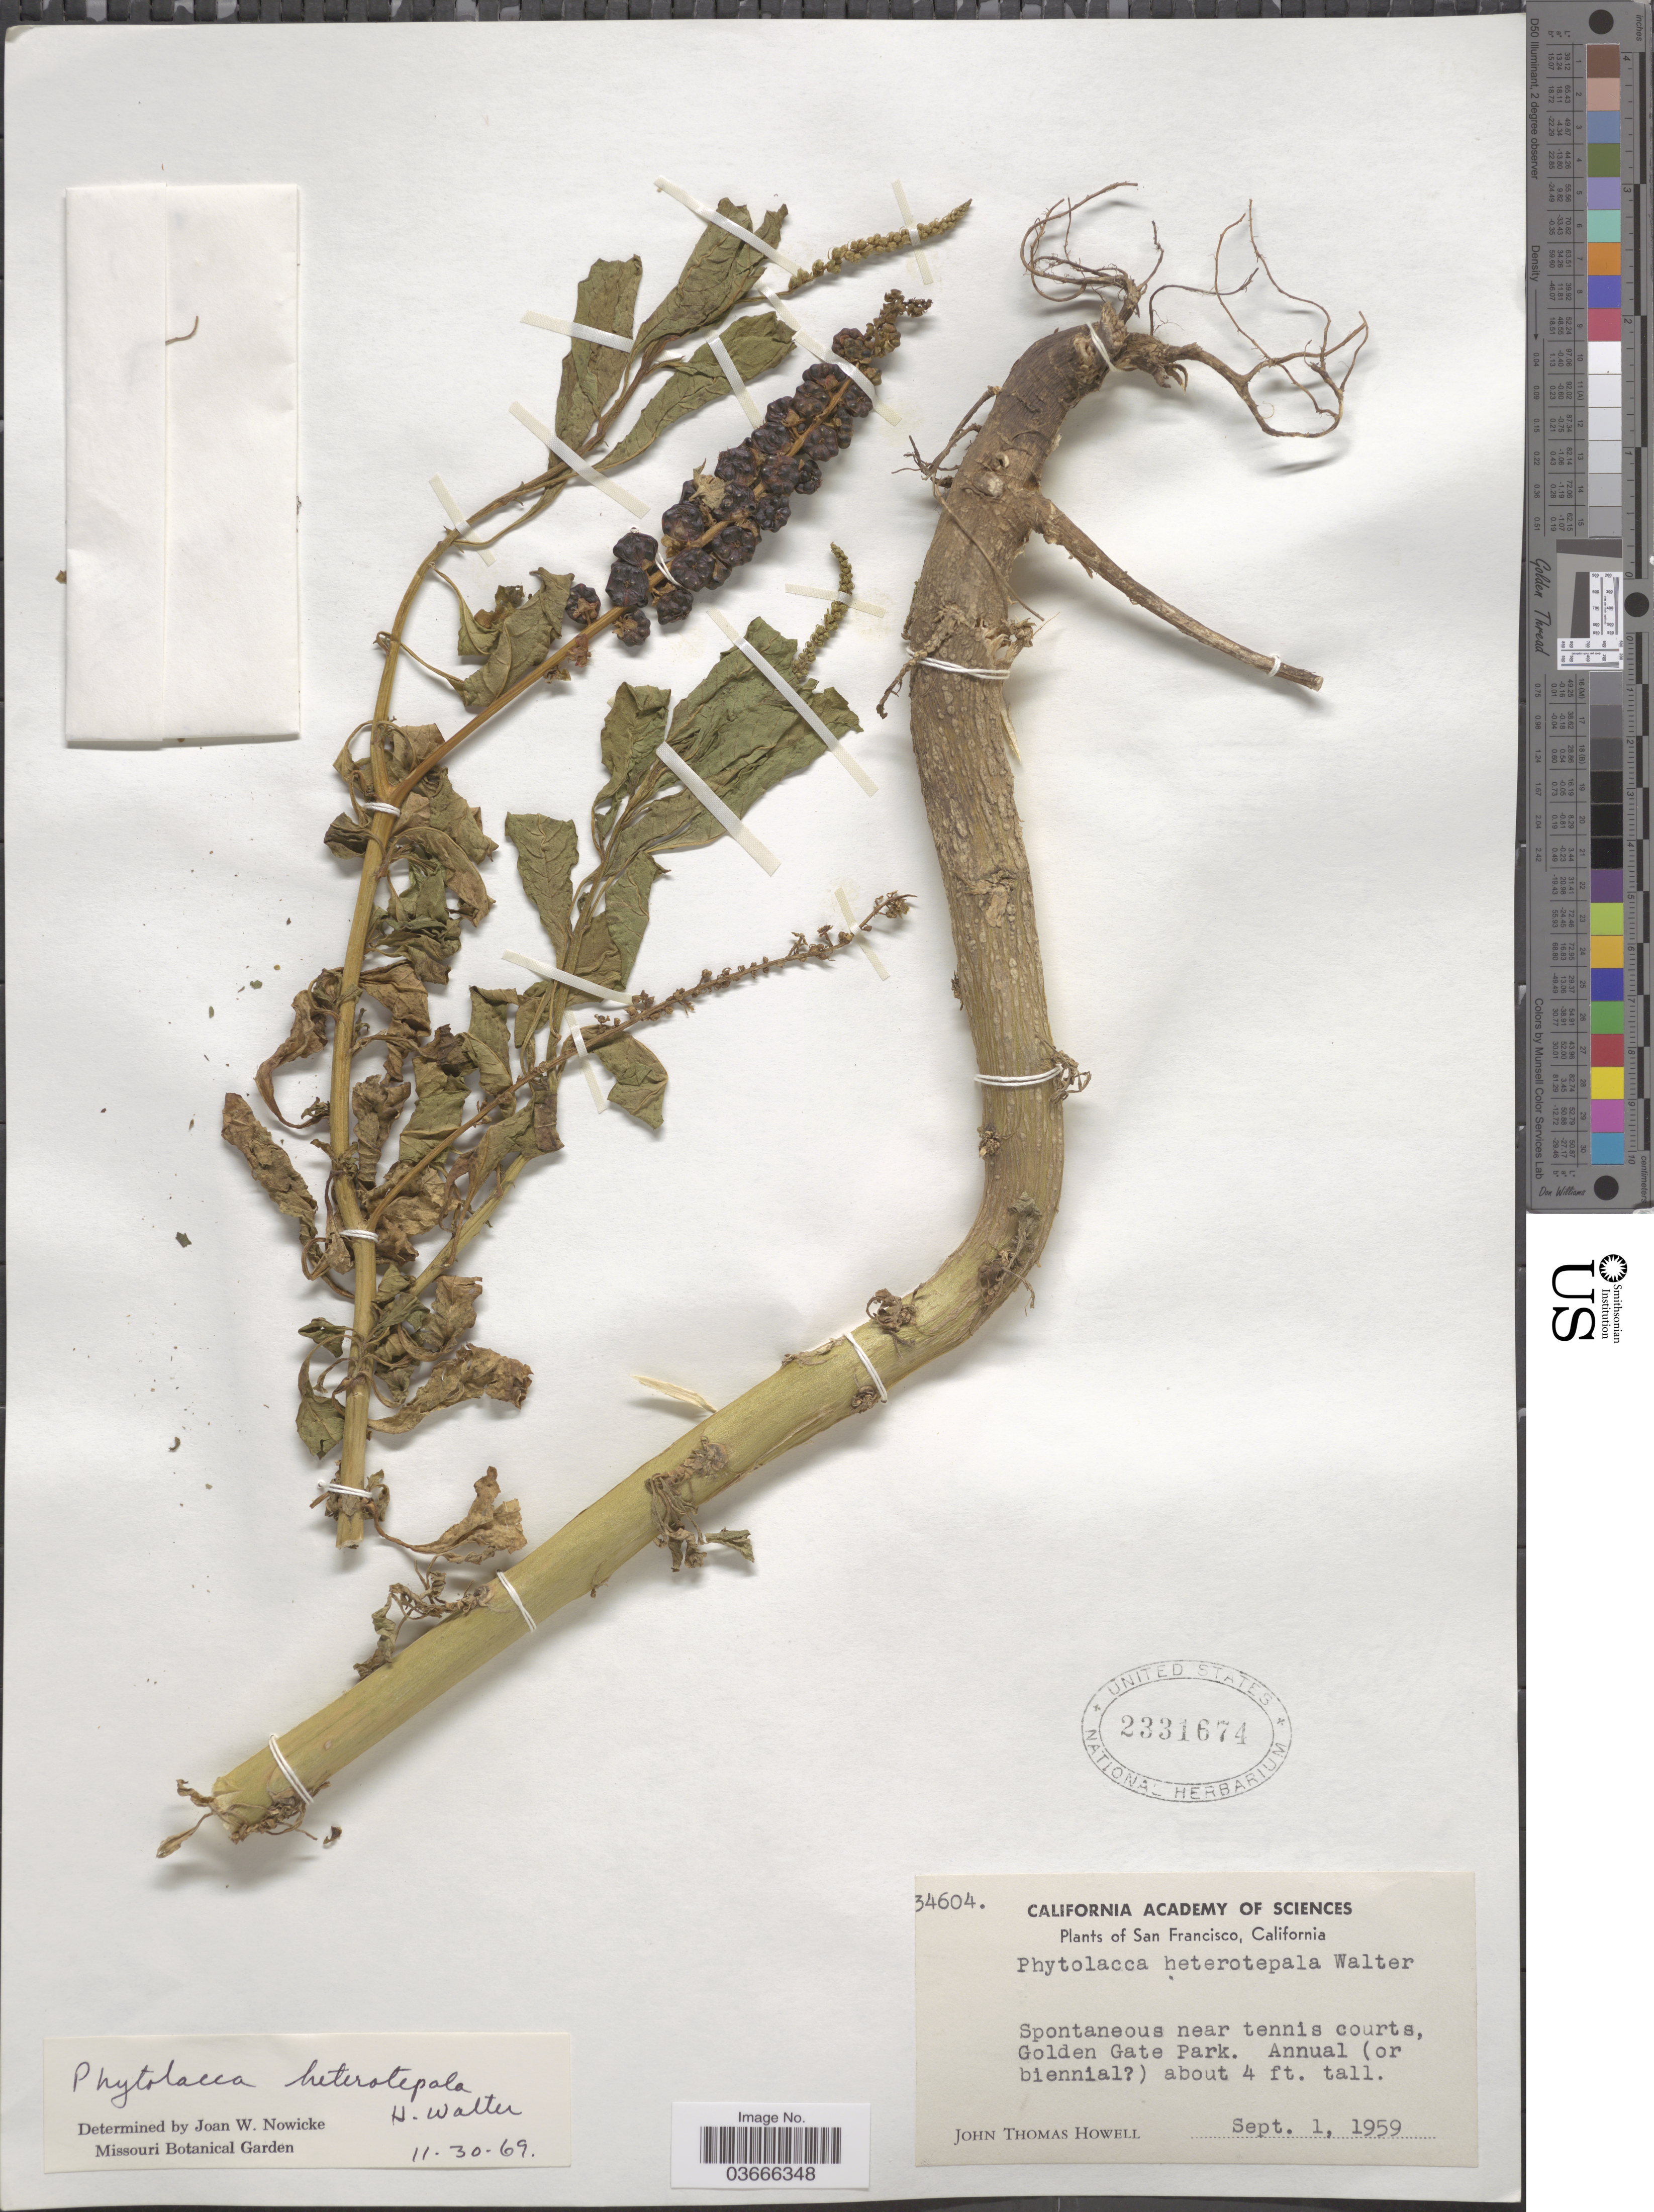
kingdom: Plantae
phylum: Tracheophyta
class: Magnoliopsida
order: Caryophyllales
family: Phytolaccaceae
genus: Phytolacca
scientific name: Phytolacca heterotepala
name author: H. Walter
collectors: J. T. Howell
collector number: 34604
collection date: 1959-09-01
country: United States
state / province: California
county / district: San Francisco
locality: San Francisco. Spontaneous near tennis courts, Golden Gate Park.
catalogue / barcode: US 2331674